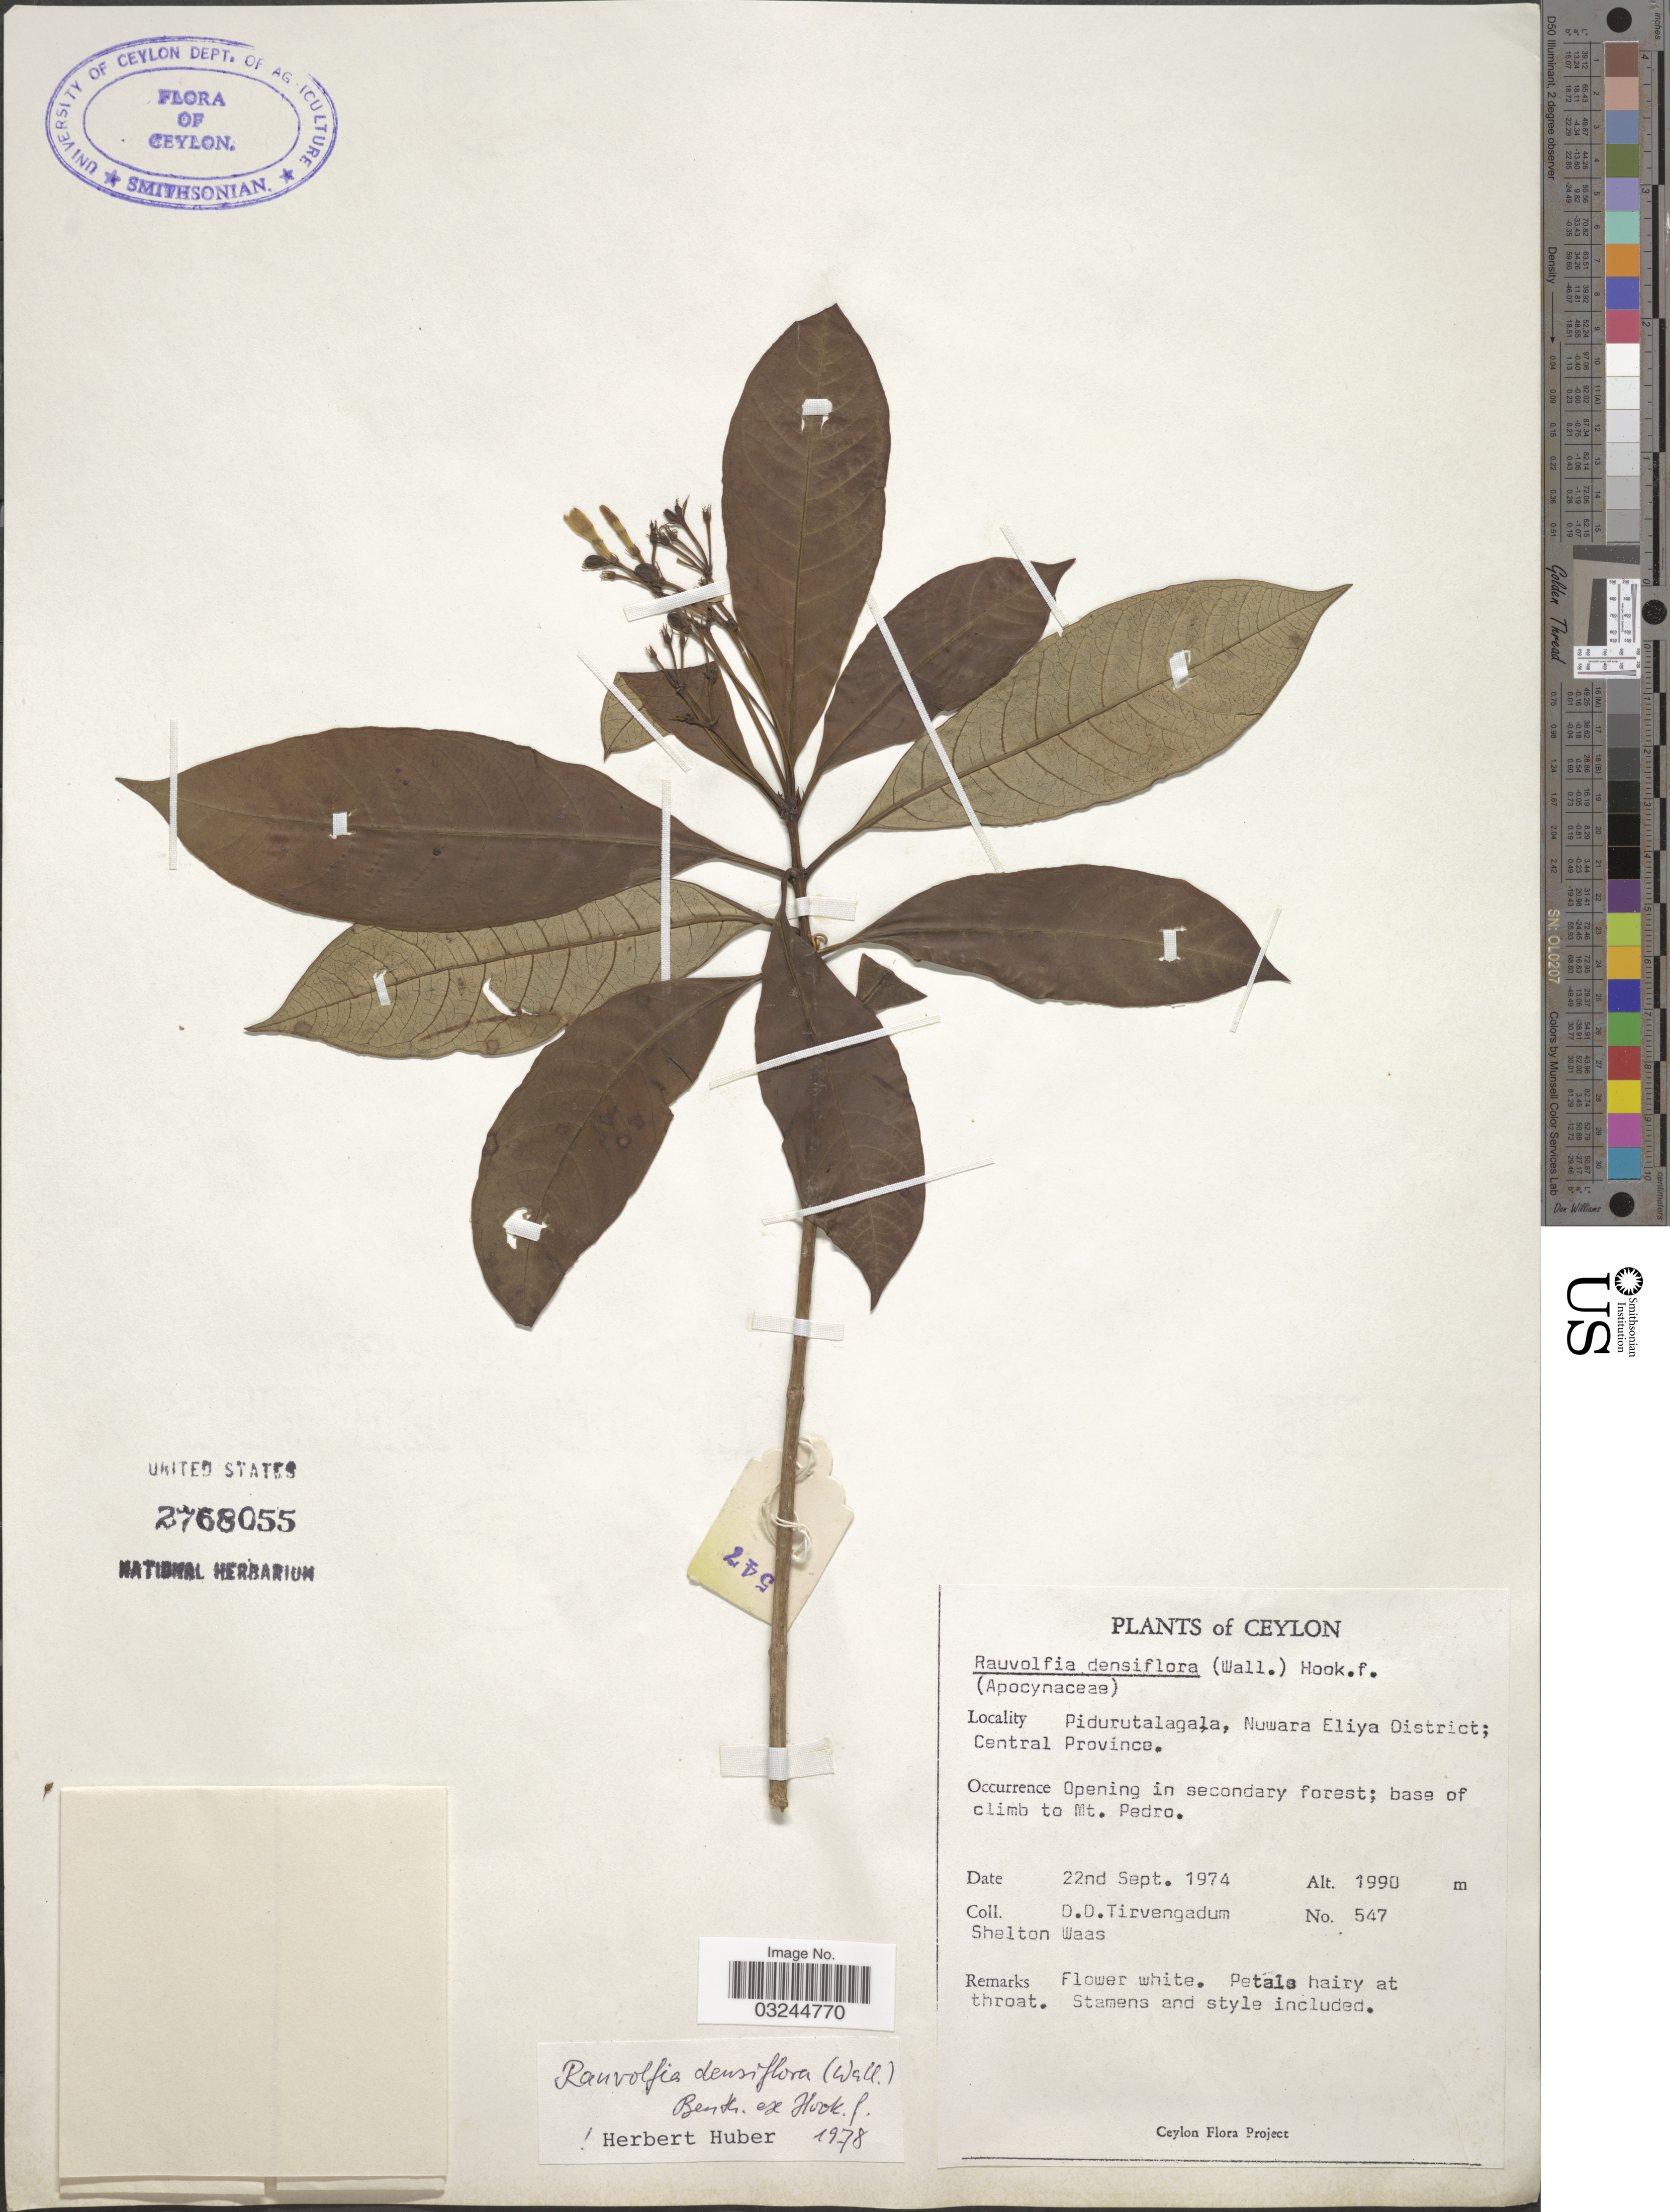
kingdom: Plantae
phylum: Tracheophyta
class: Magnoliopsida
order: Gentianales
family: Apocynaceae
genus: Rauvolfia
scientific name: Rauvolfia densiflora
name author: (Wall.) Benth. ex Hook. f.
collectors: D. Tirvengadum & S. Waas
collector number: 547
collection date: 1974-09-22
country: Sri Lanka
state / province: Central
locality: Ceylon. Pidurutalaga, Nuwara Eliya District, base of climb to Mt. Pedro.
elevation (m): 1990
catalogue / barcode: US 2768055